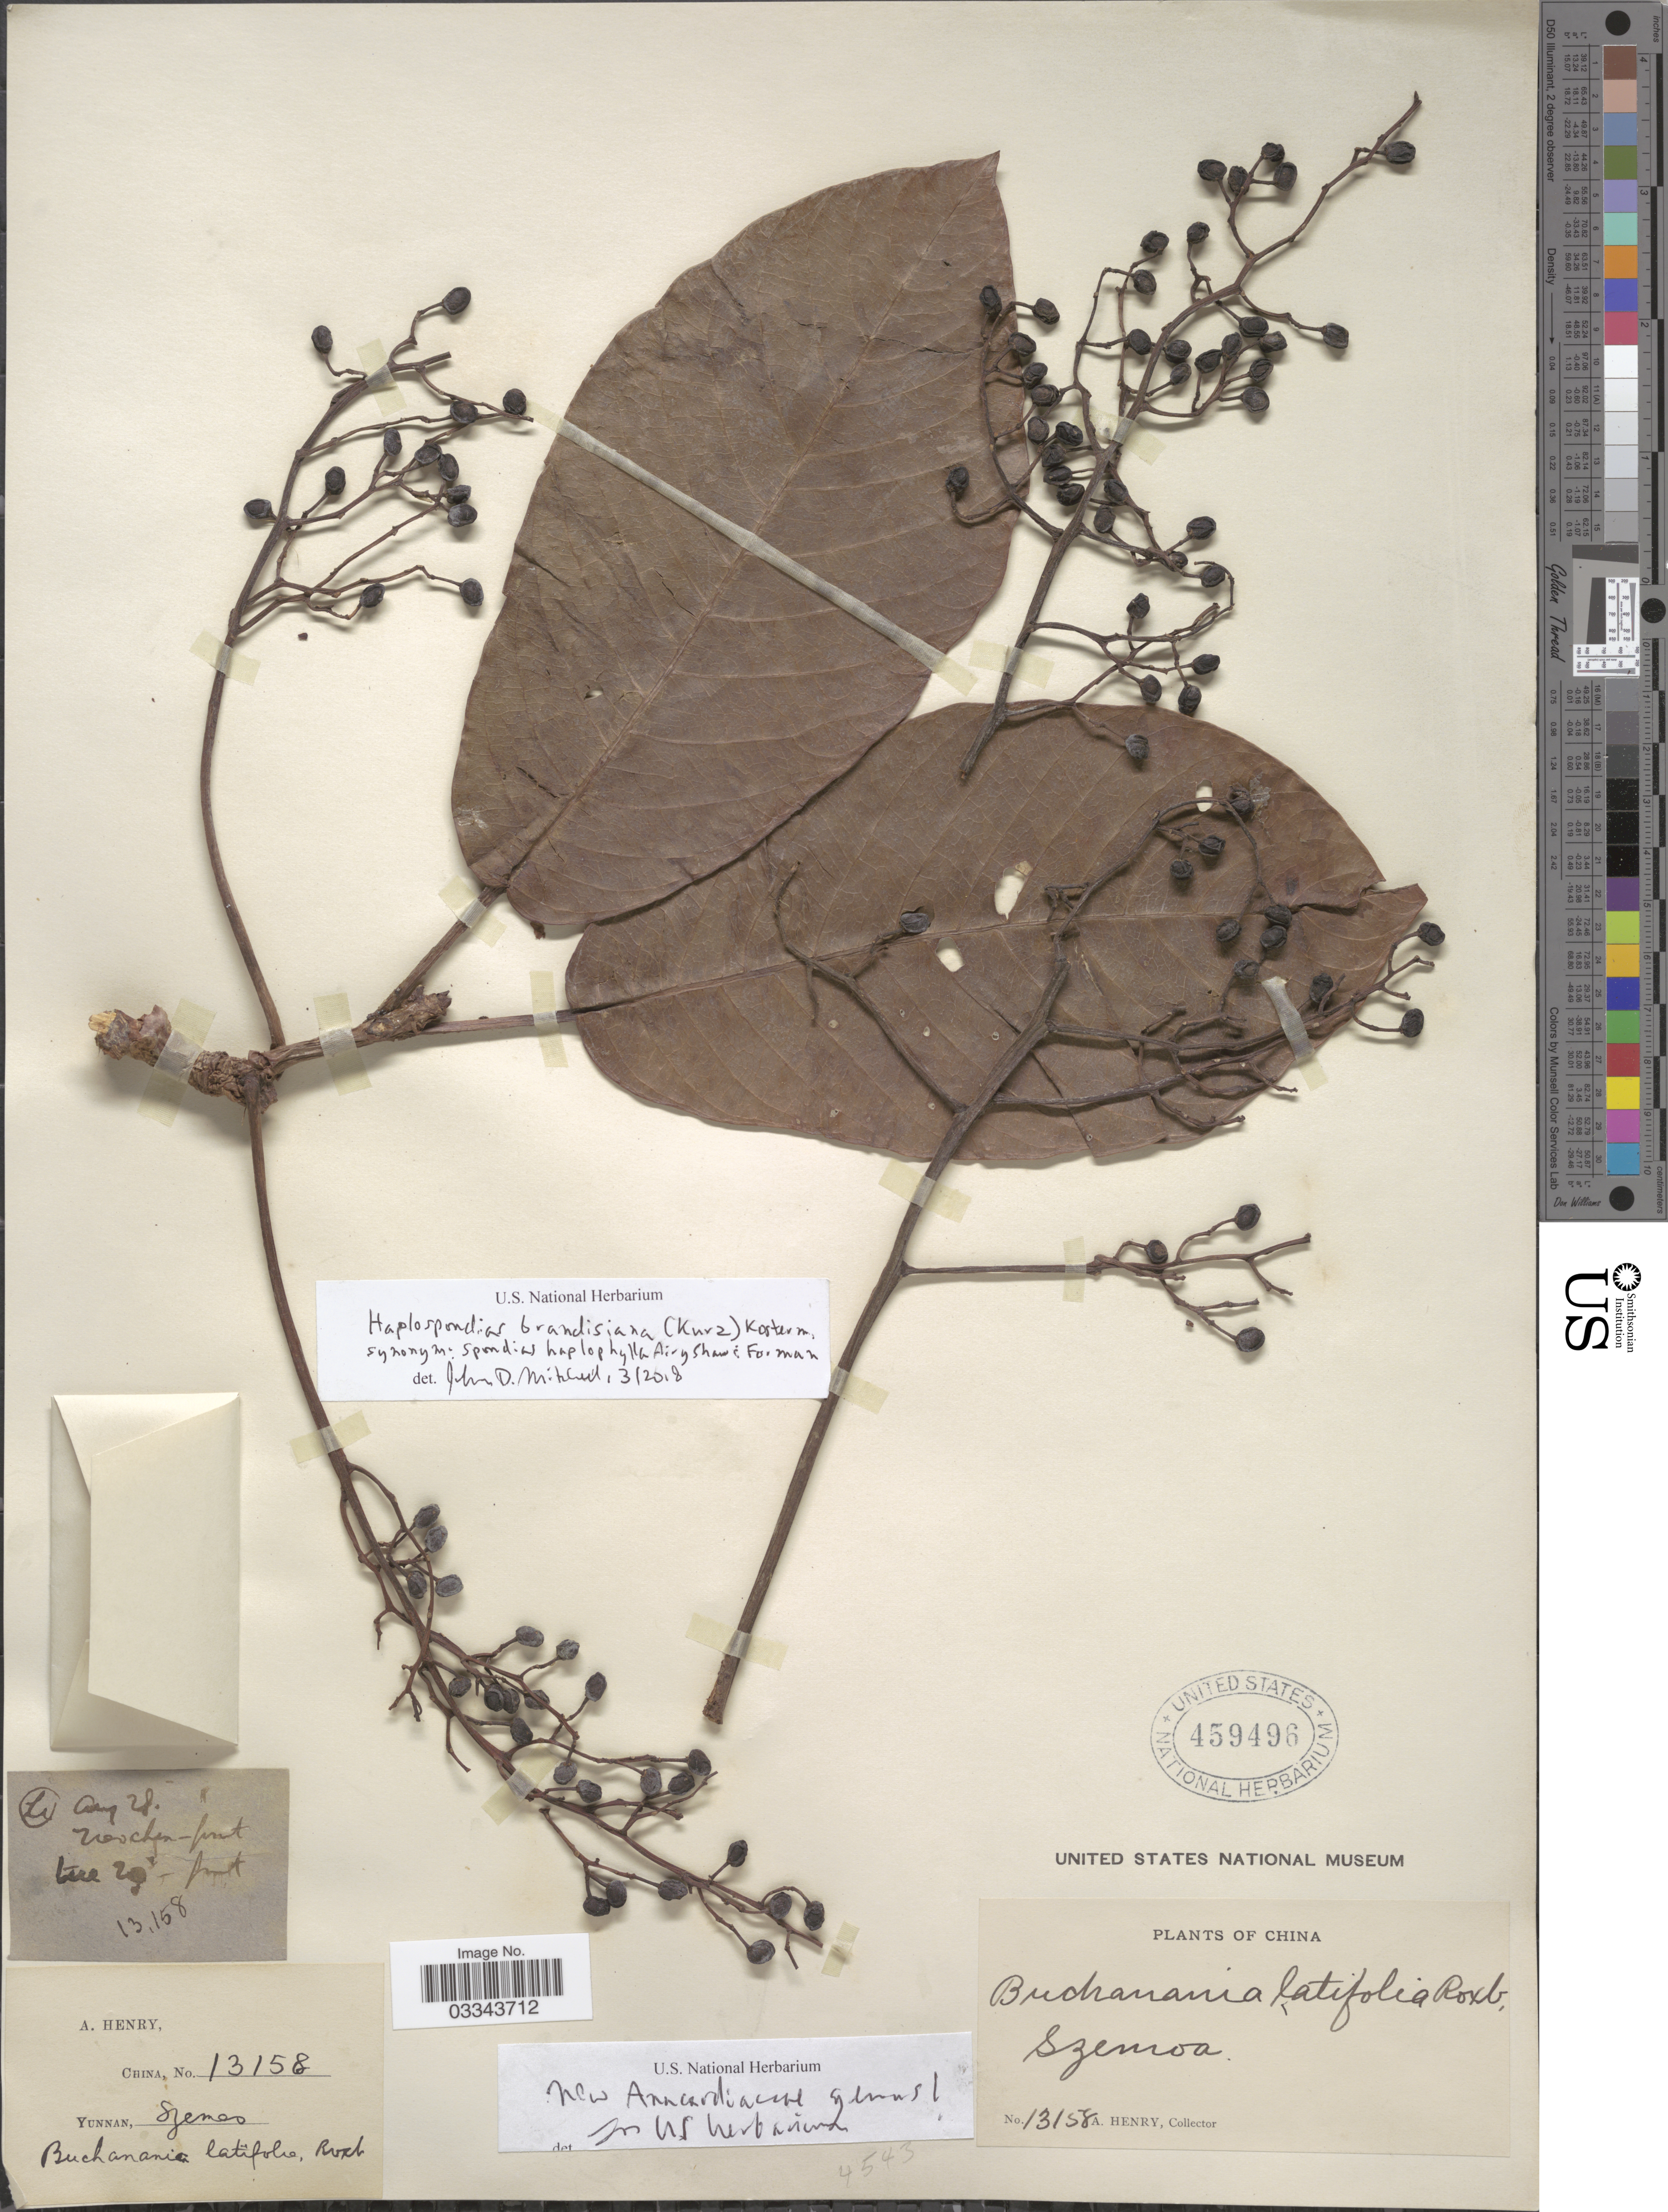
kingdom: Plantae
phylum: Tracheophyta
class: Magnoliopsida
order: Sapindales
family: Anacardiaceae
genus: Haplospondias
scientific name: Haplospondias brandisiana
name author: (Kurz) Kosterm.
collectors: A. Henry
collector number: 13158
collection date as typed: Transcribed d/m/y: /8/28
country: China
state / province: Yunnan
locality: Szemoa.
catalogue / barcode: US 459496